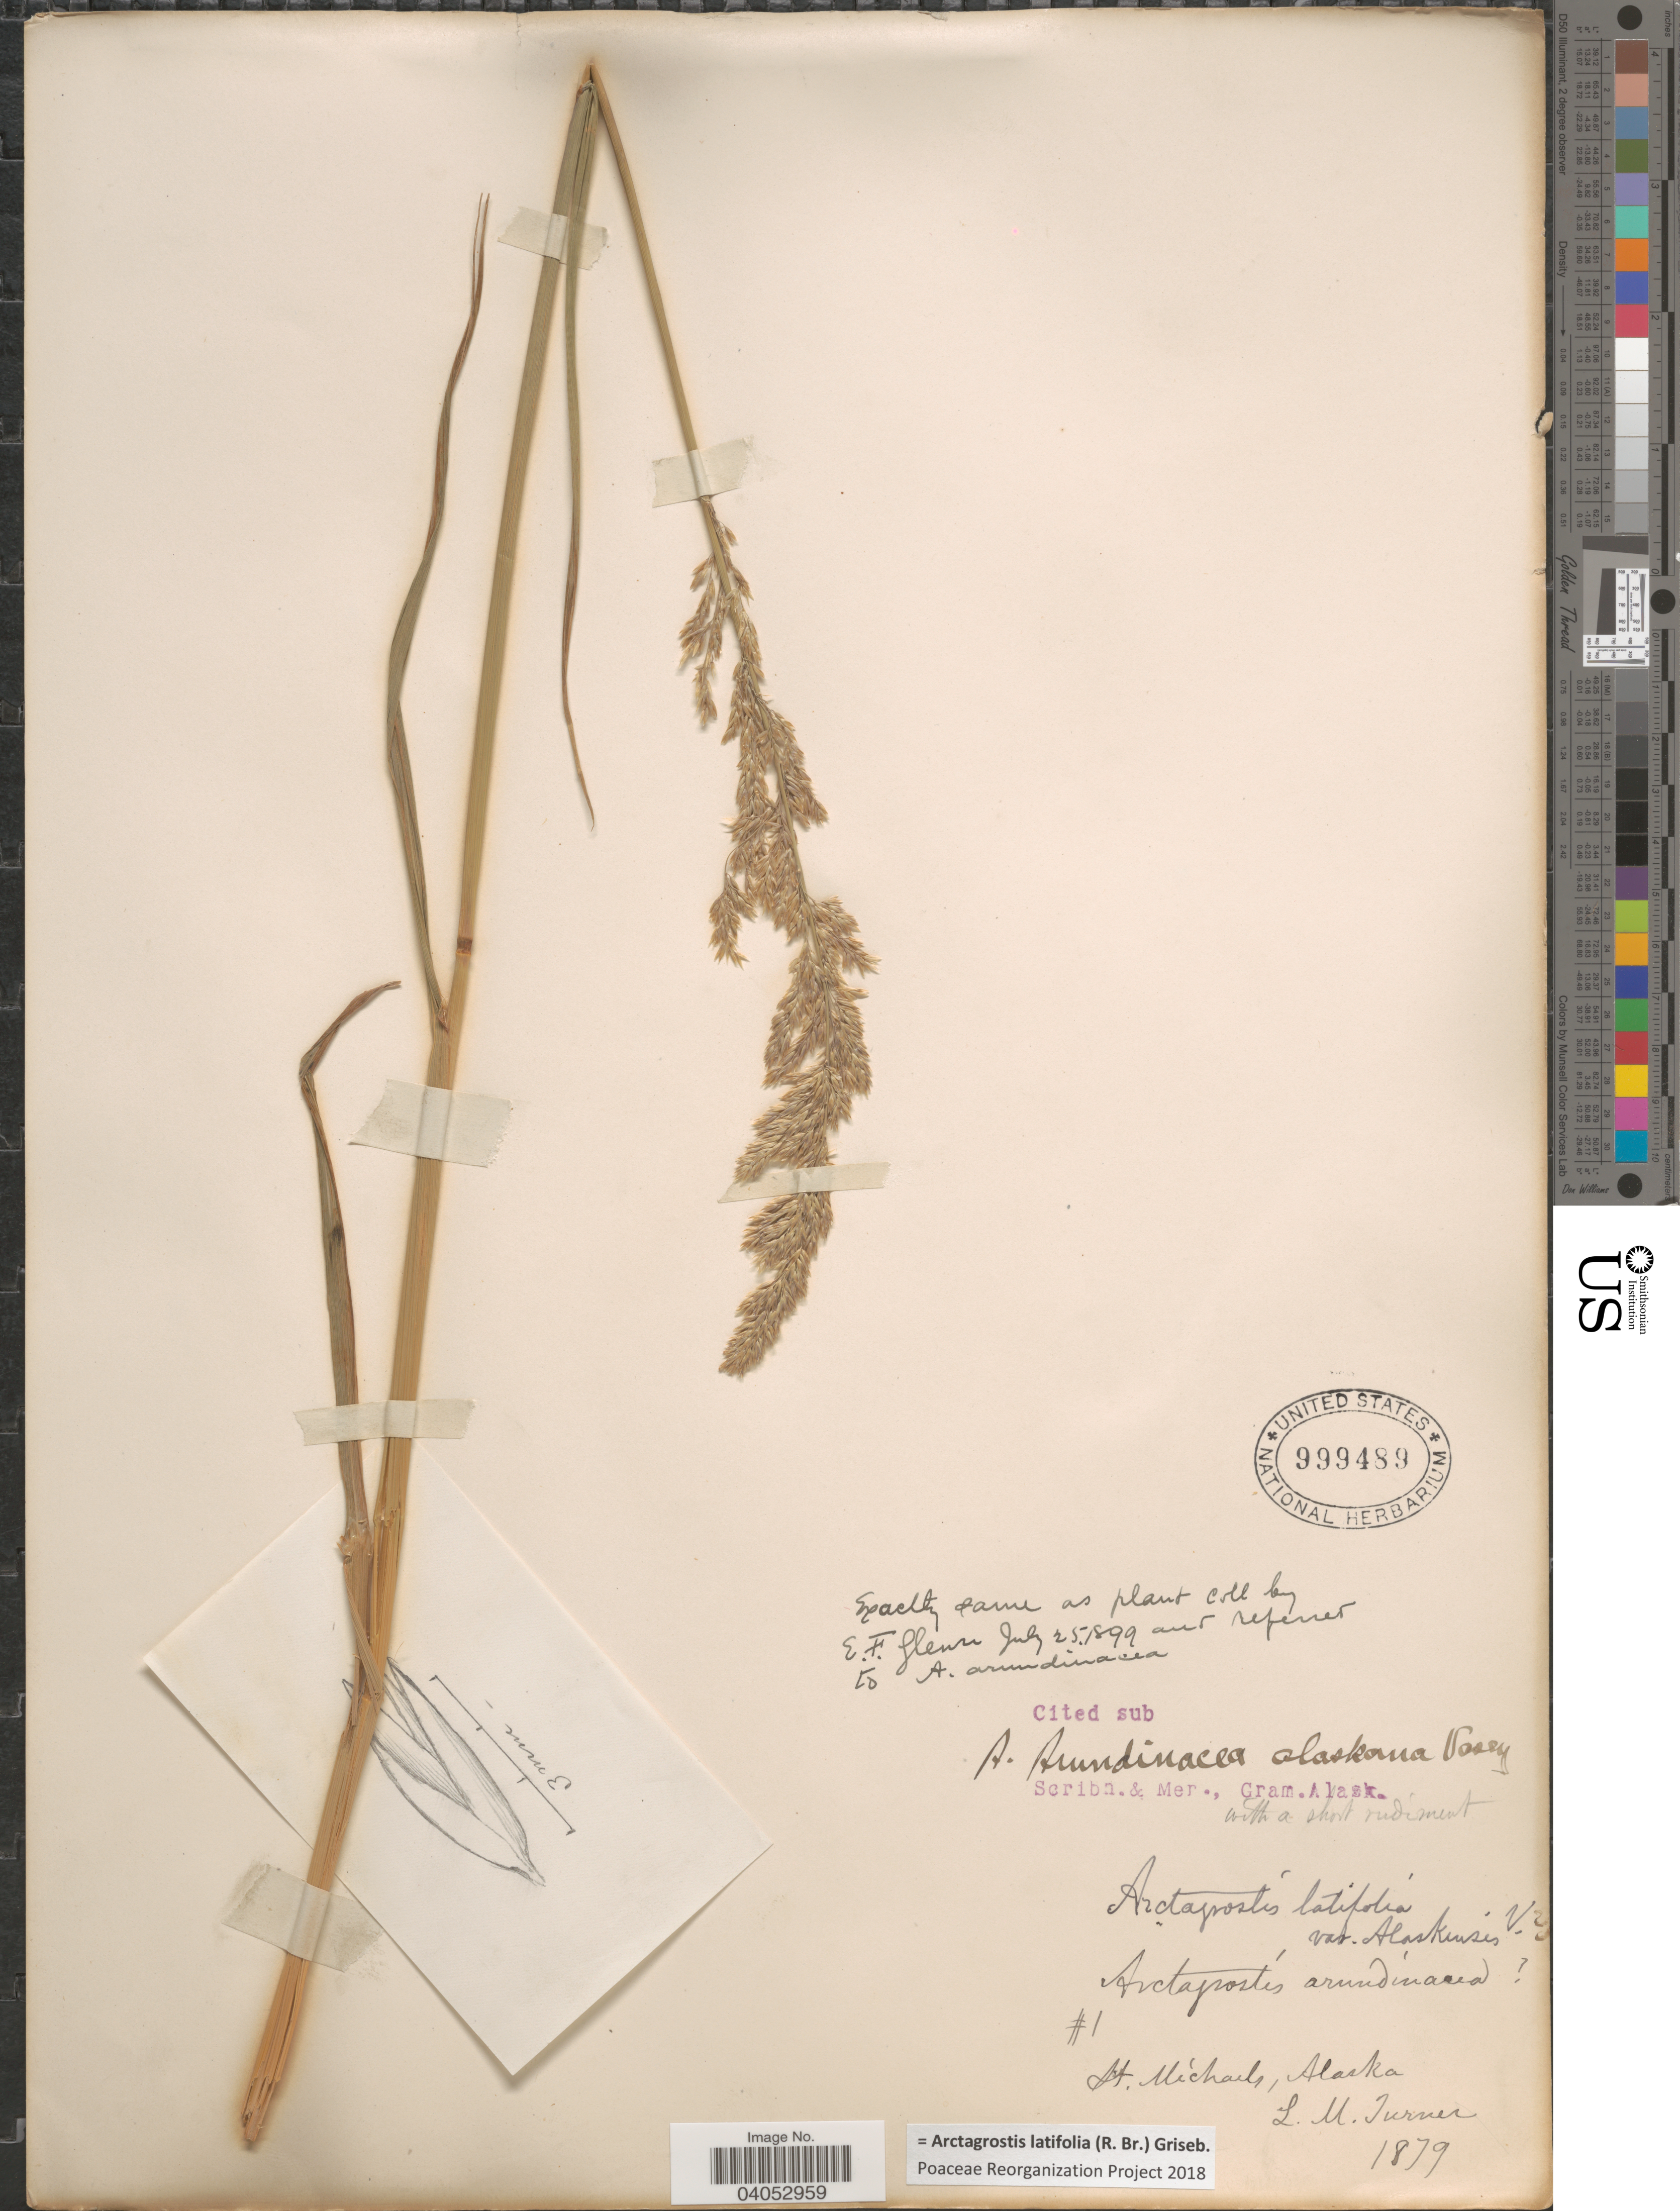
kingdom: Plantae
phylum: Tracheophyta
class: Liliopsida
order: Poales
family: Poaceae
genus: Arctagrostis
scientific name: Arctagrostis latifolia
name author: (R. Br.) Griseb.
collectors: L. M. Turner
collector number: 1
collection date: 1879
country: United States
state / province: Alaska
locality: St. Michaels.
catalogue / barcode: US 999489